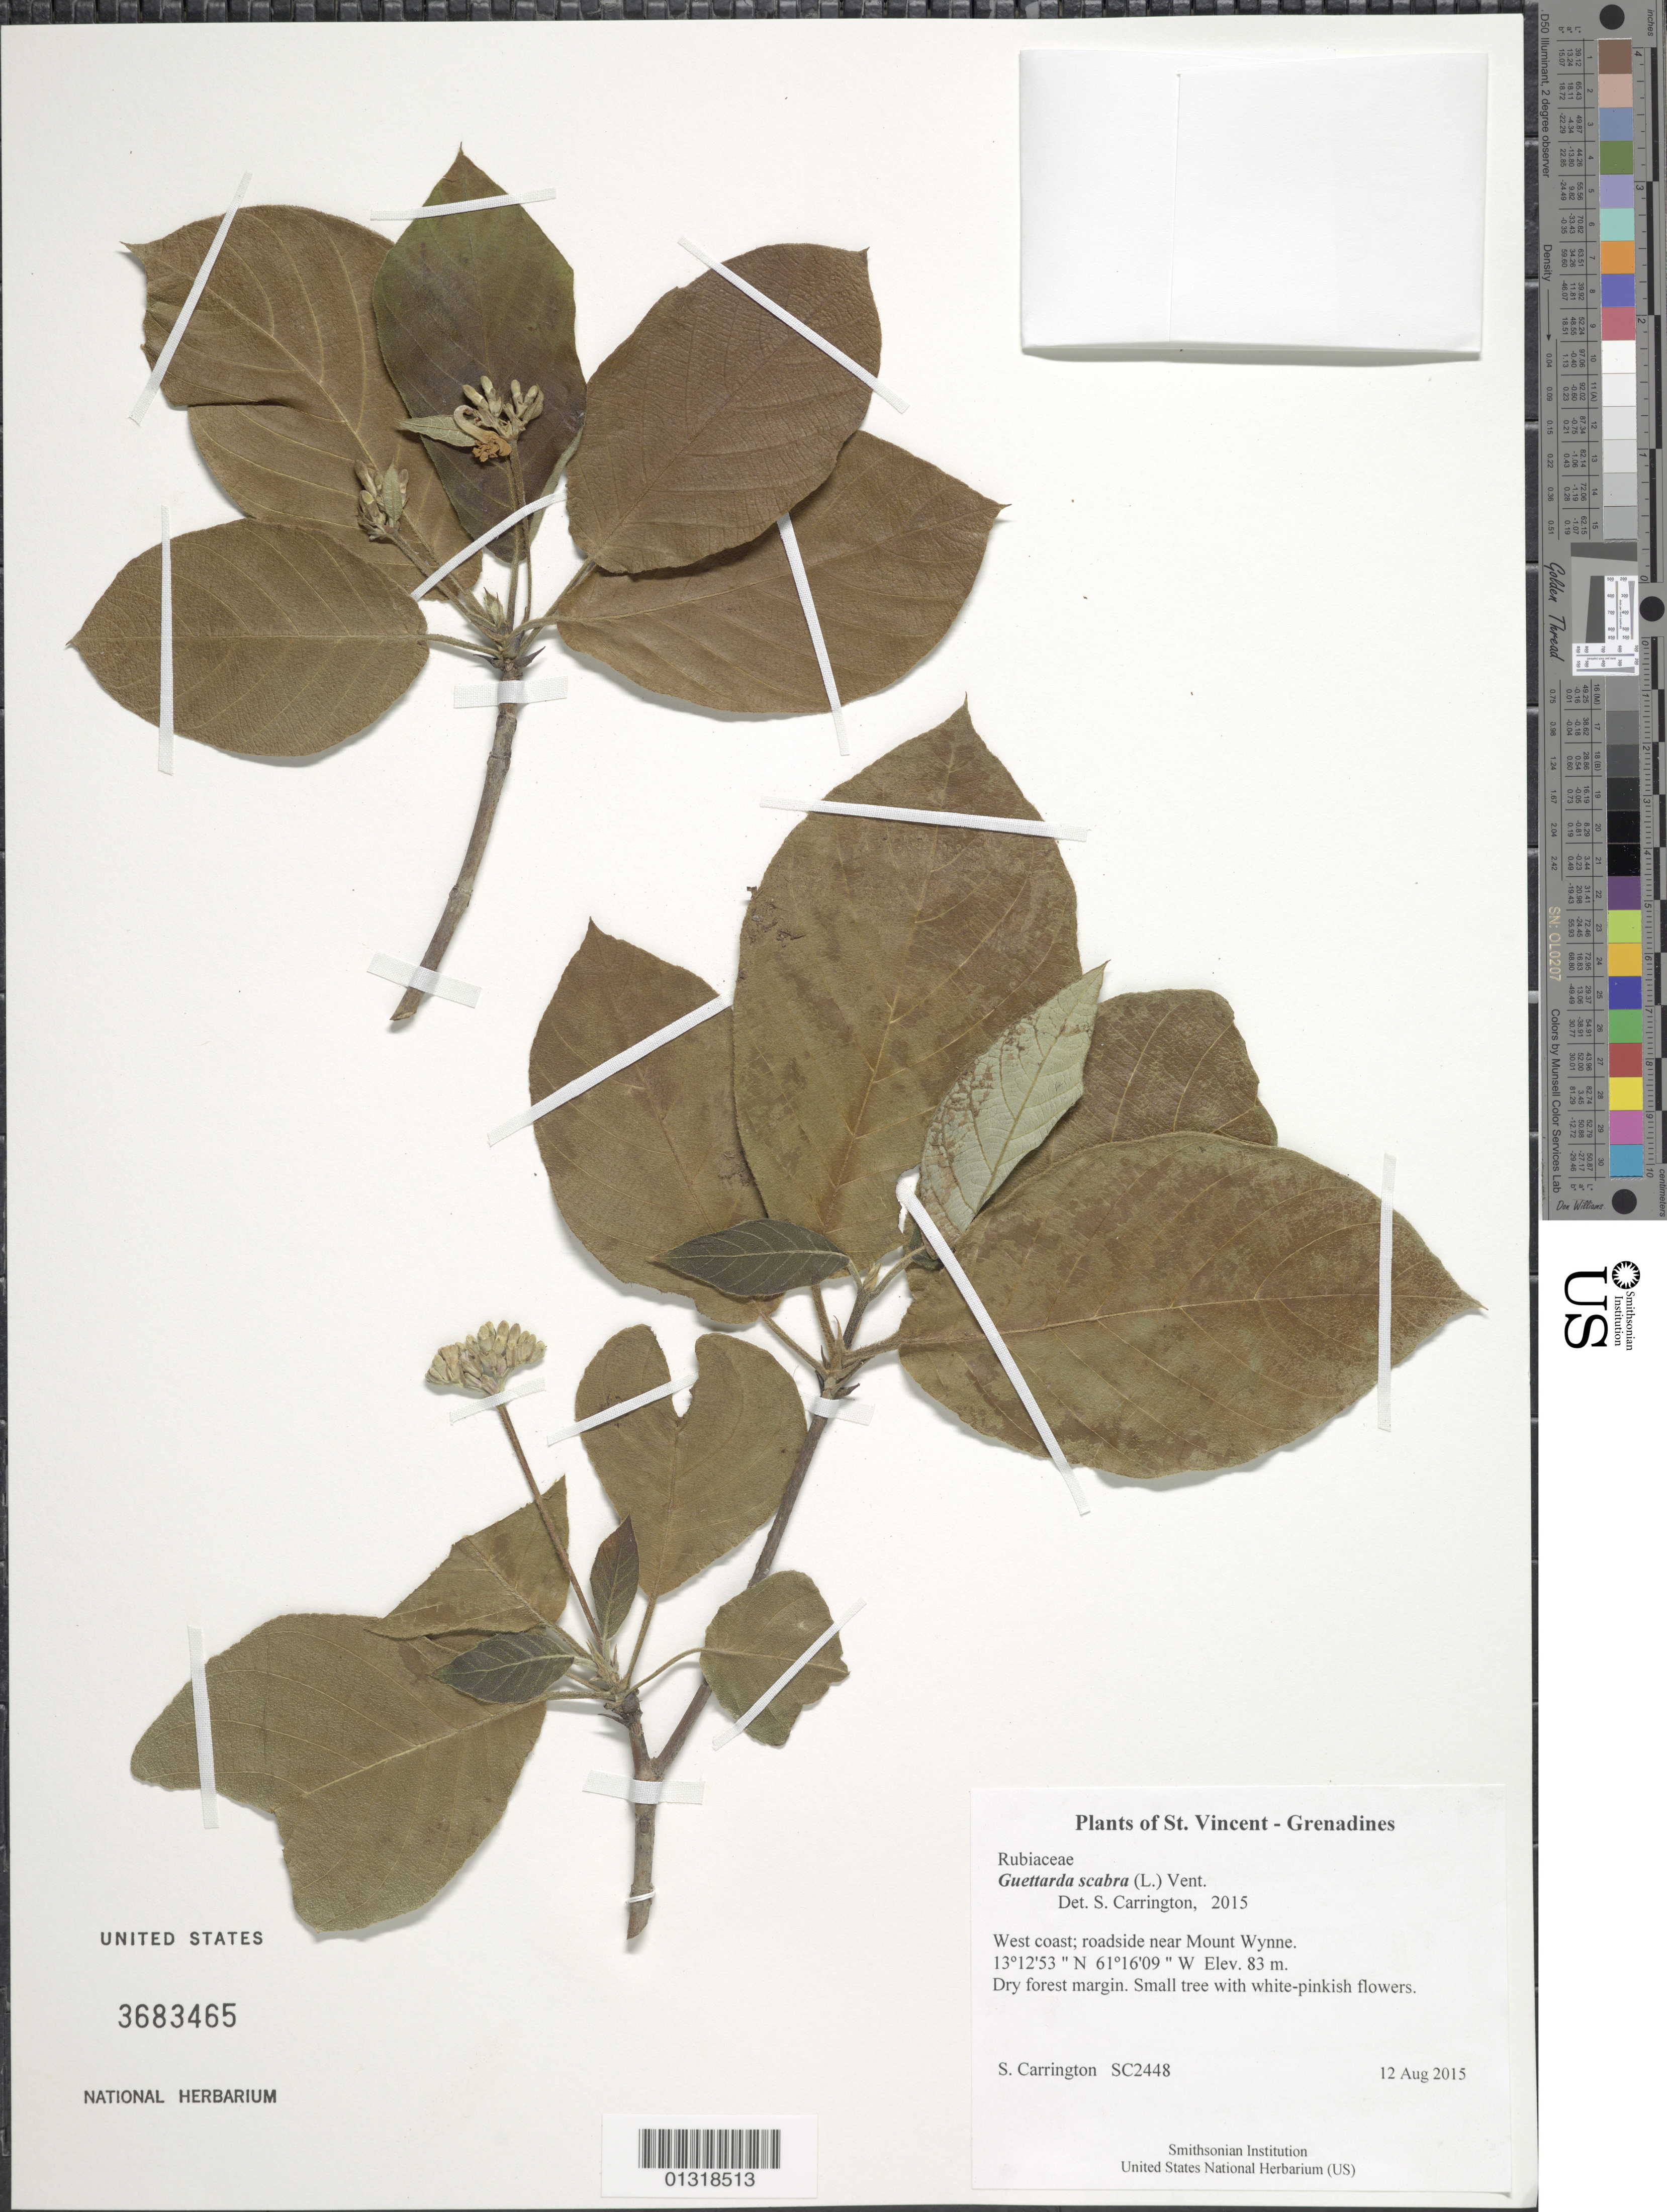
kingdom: Plantae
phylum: Tracheophyta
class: Magnoliopsida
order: Gentianales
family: Rubiaceae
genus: Guettarda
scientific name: Guettarda scabra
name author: (L.) Vent.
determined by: Carrington, C. M. S.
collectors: C. M. S. Carrington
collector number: SC2448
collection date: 2015-08-12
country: St. Vincent - Grenadines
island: St Vincent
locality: west coast; roadside near Mount Wynne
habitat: Dry forest margin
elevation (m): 83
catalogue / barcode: US 3683465